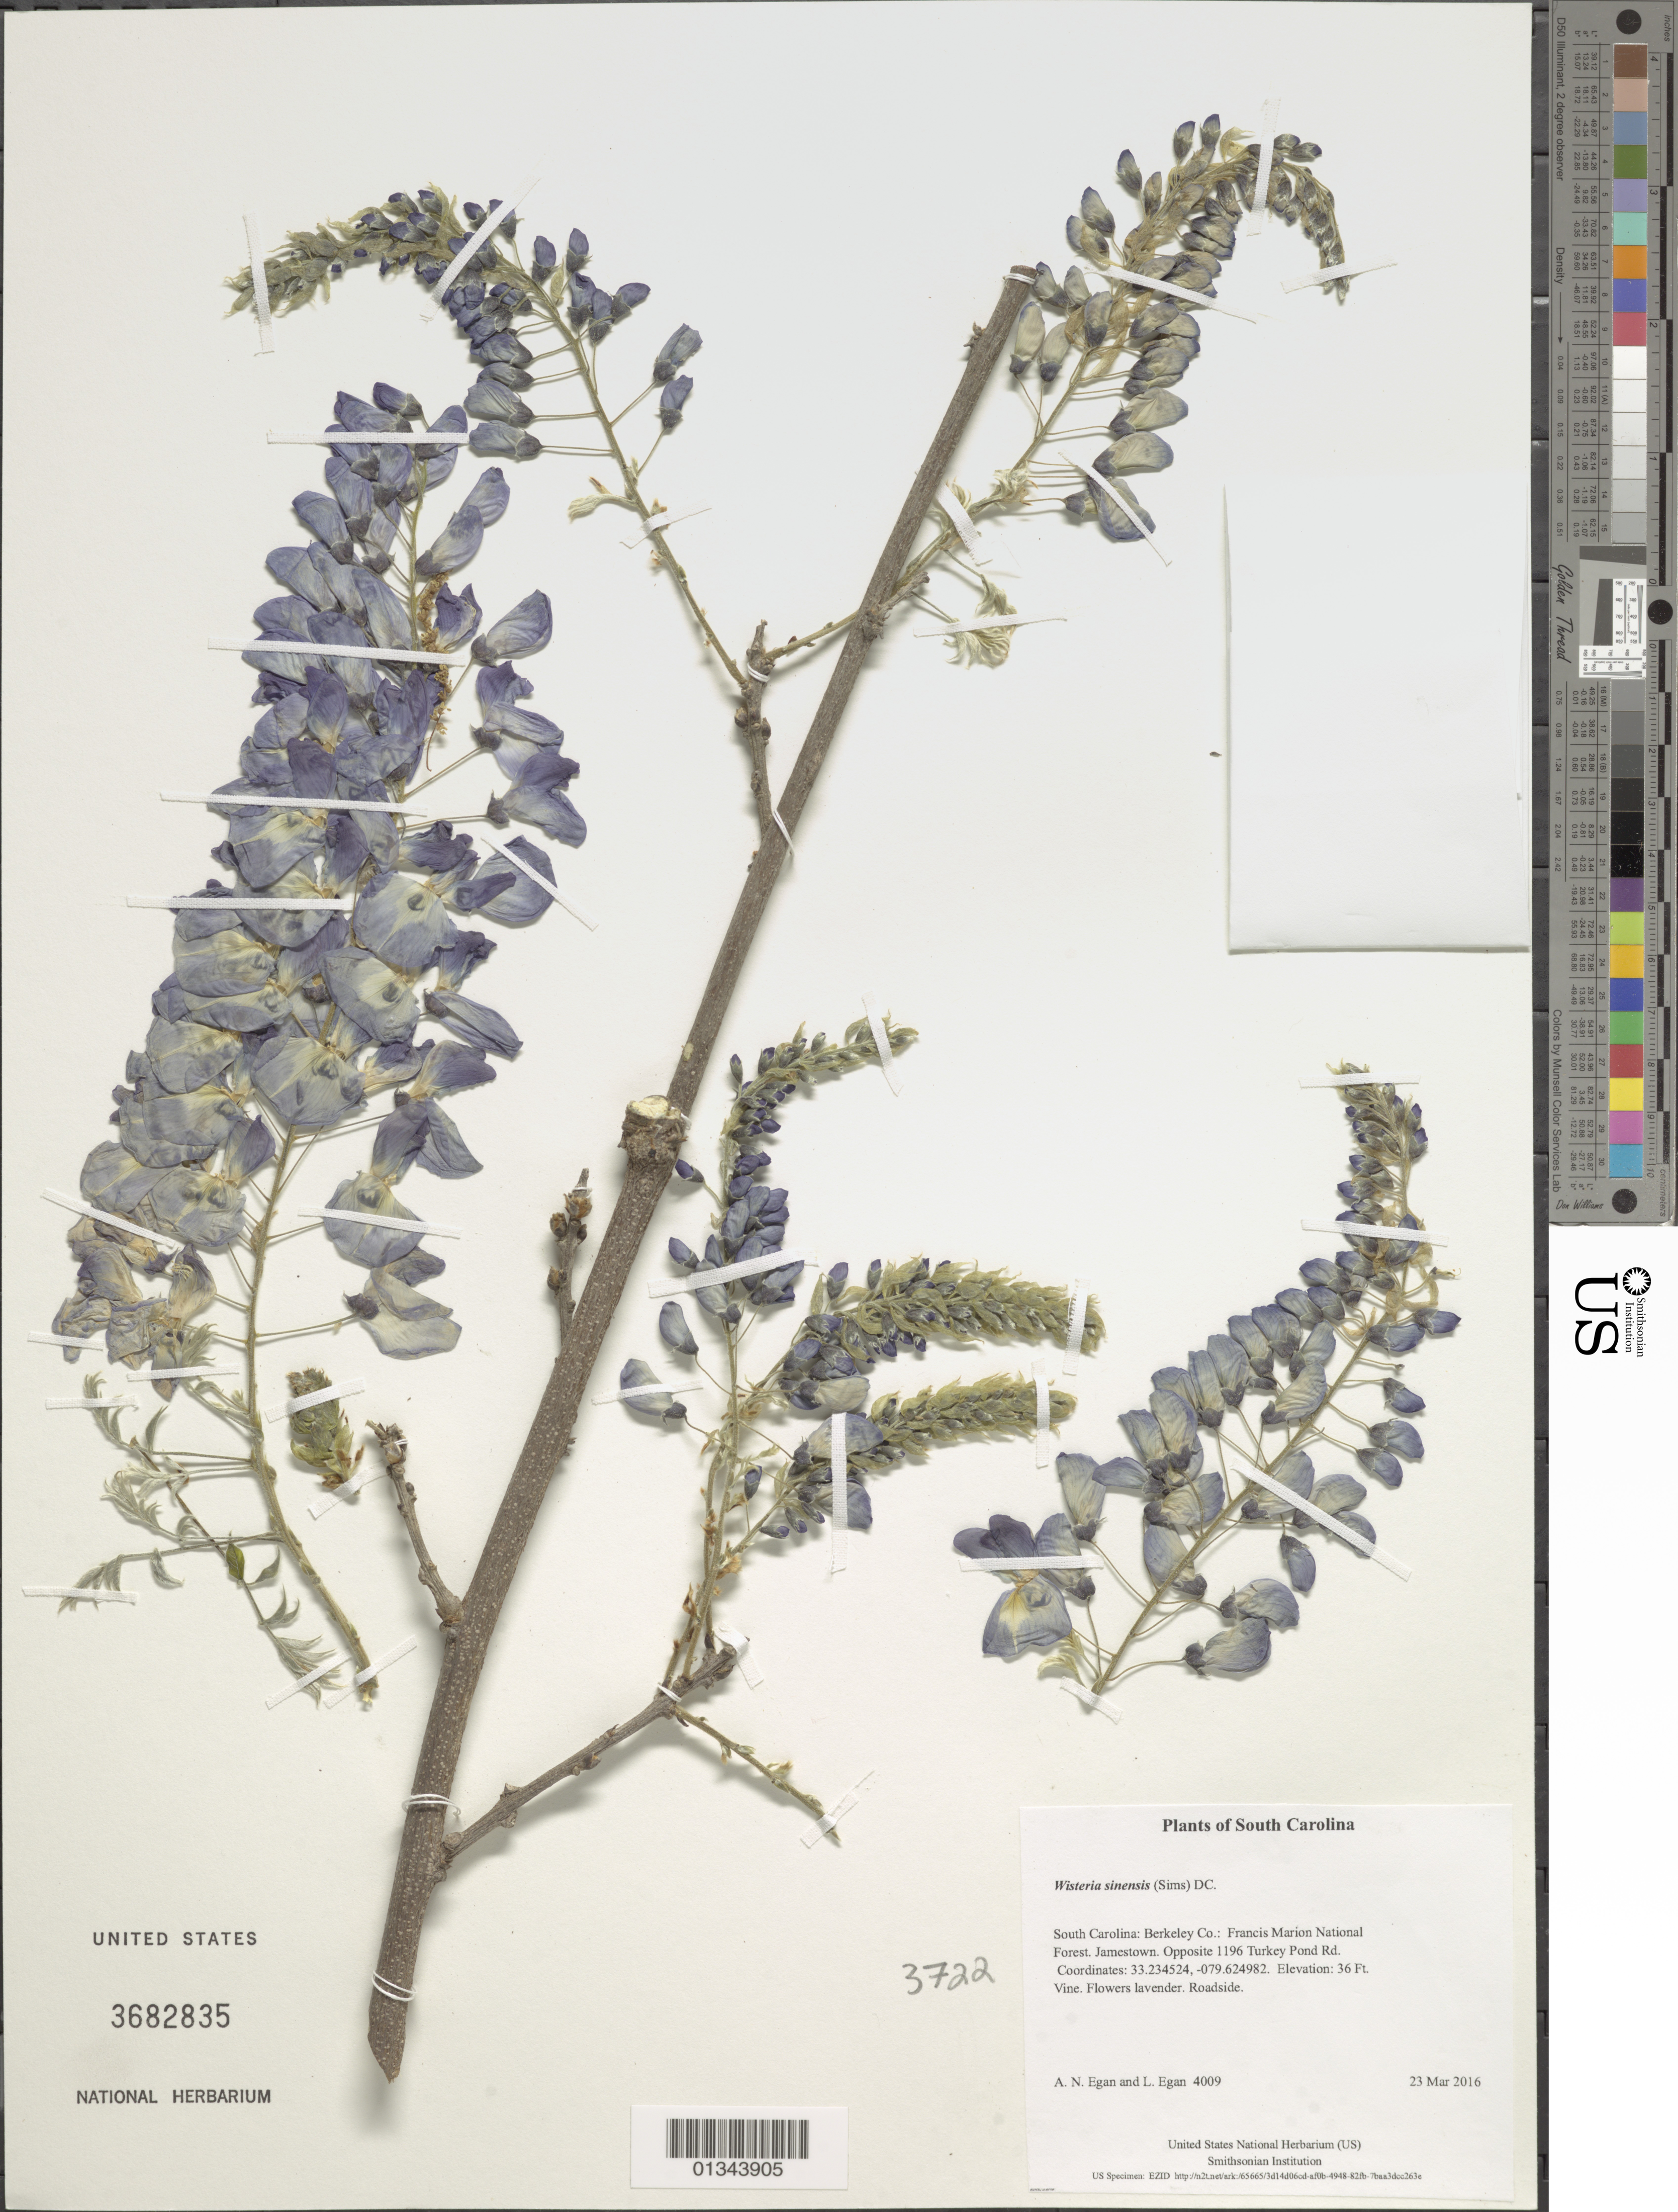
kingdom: Plantae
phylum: Tracheophyta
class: Magnoliopsida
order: Fabales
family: Fabaceae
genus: Wisteria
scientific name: Wisteria sinensis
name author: (Sims) DC.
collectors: A. N. Egan & L. Egan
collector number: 4009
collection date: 2016-03-23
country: United States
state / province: South Carolina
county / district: Berkeley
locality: Francis Marion National Forest. Jamestown. Opposite 1196 Turkey Pond Rd.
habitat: Roadside.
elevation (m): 11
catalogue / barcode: US 3682835